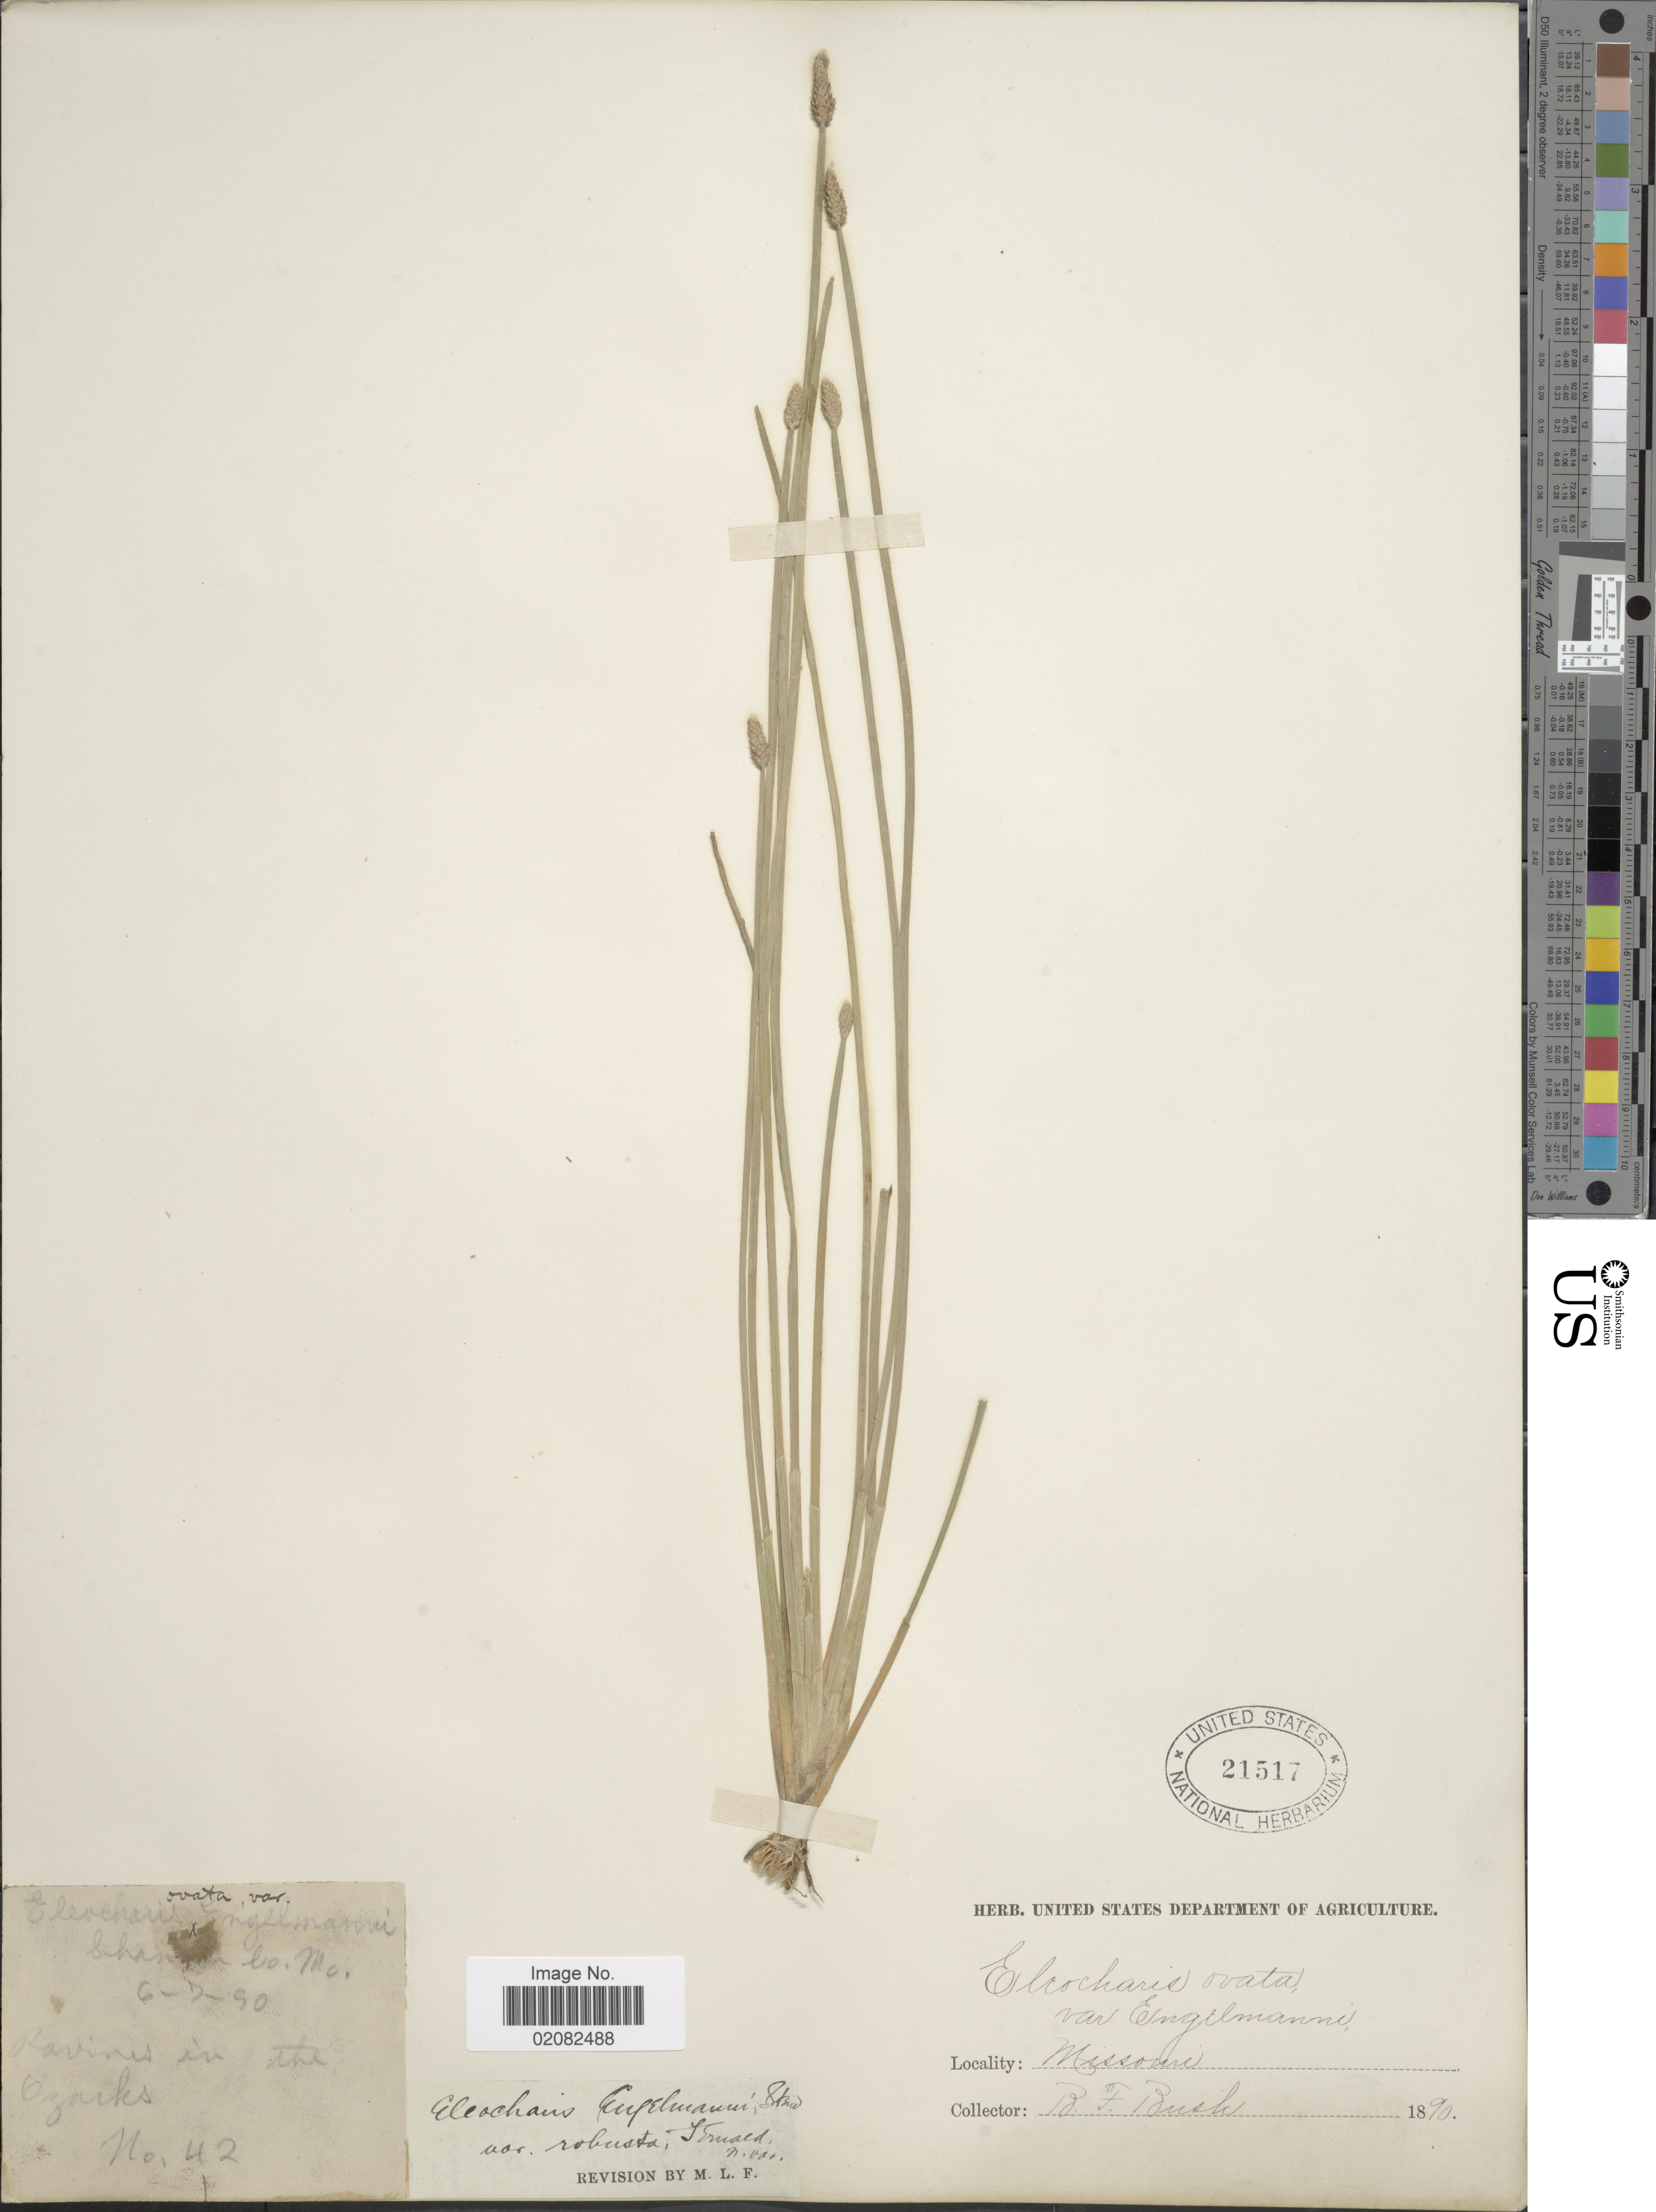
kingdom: Plantae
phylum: Tracheophyta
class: Liliopsida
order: Poales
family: Cyperaceae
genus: Eleocharis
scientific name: Eleocharis engelmannii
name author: Steud.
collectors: B. F. Bush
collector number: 42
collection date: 1890-06-07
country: United States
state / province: Missouri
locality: Shannon Co., Mo., Ozarks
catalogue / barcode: US 21517